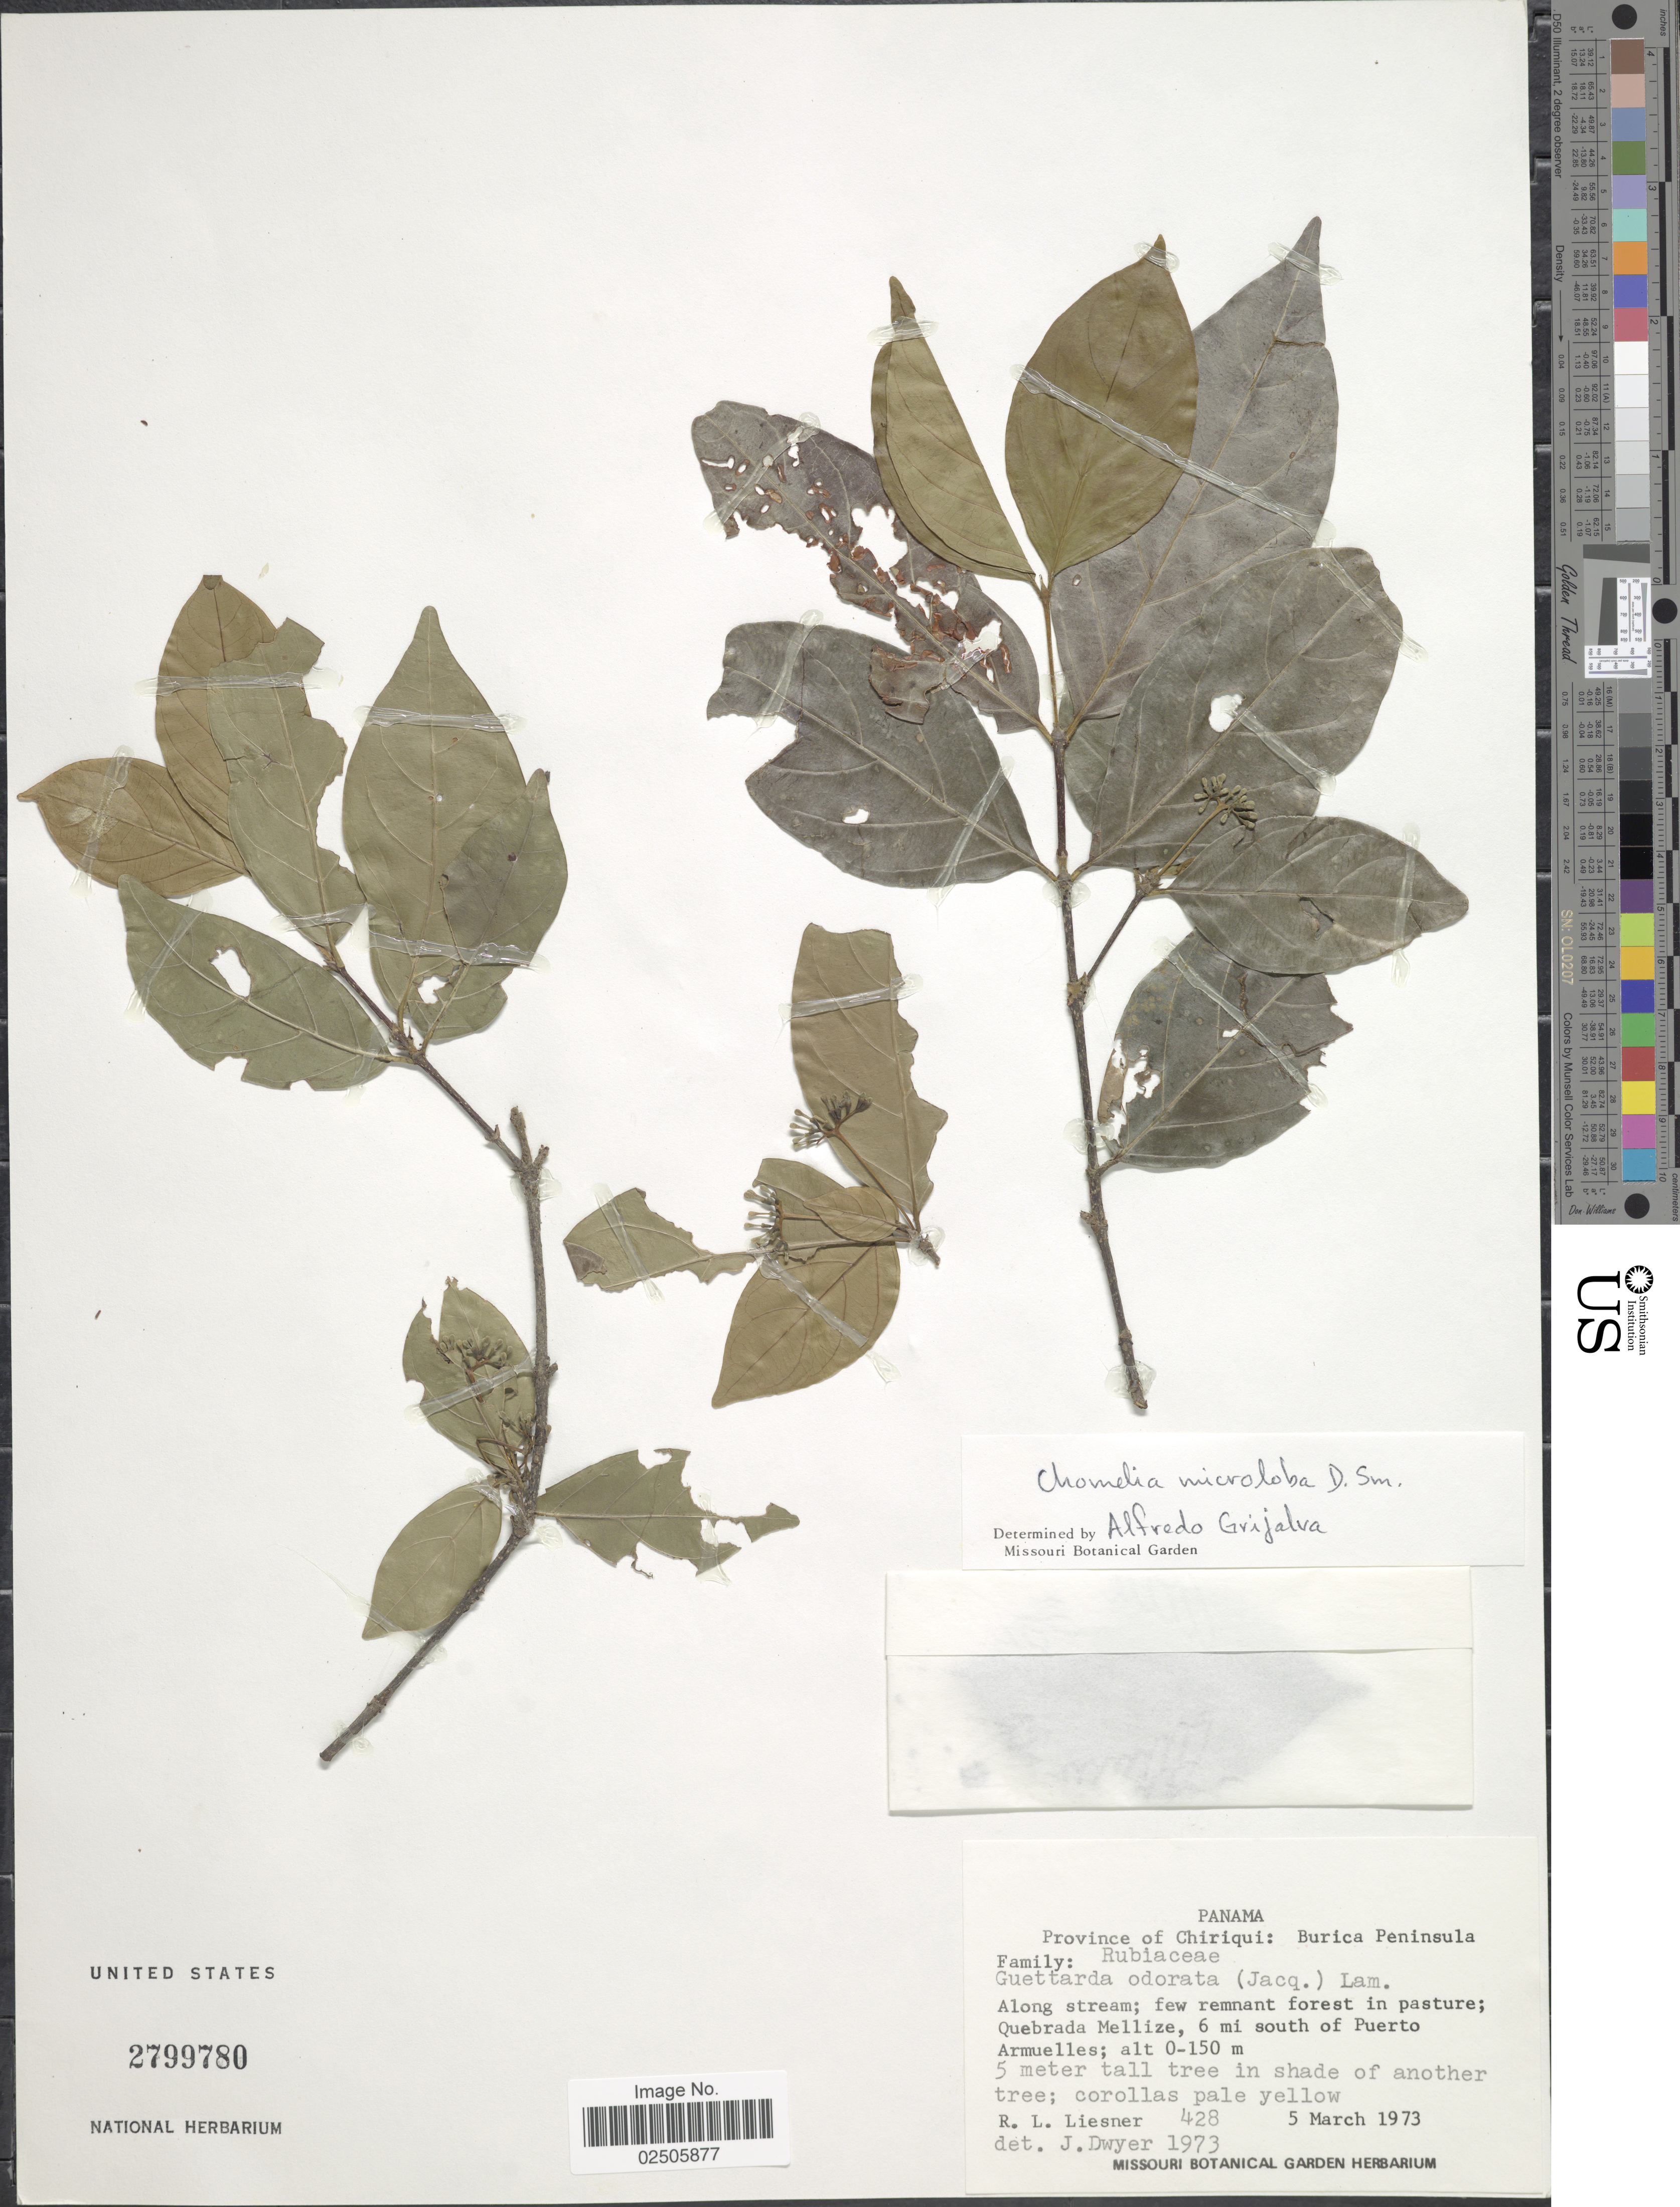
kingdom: Plantae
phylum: Tracheophyta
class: Magnoliopsida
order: Gentianales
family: Rubiaceae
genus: Chomelia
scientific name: Chomelia microloba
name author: Donn. Sm.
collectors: R. L. Liesner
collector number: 428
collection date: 1973-03-05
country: Panama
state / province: Chiriqui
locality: Burica Peninsula, Along stream; Quebrada Mellize, 6 mi south of Puerto Armuelles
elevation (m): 0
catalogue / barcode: US 2799780